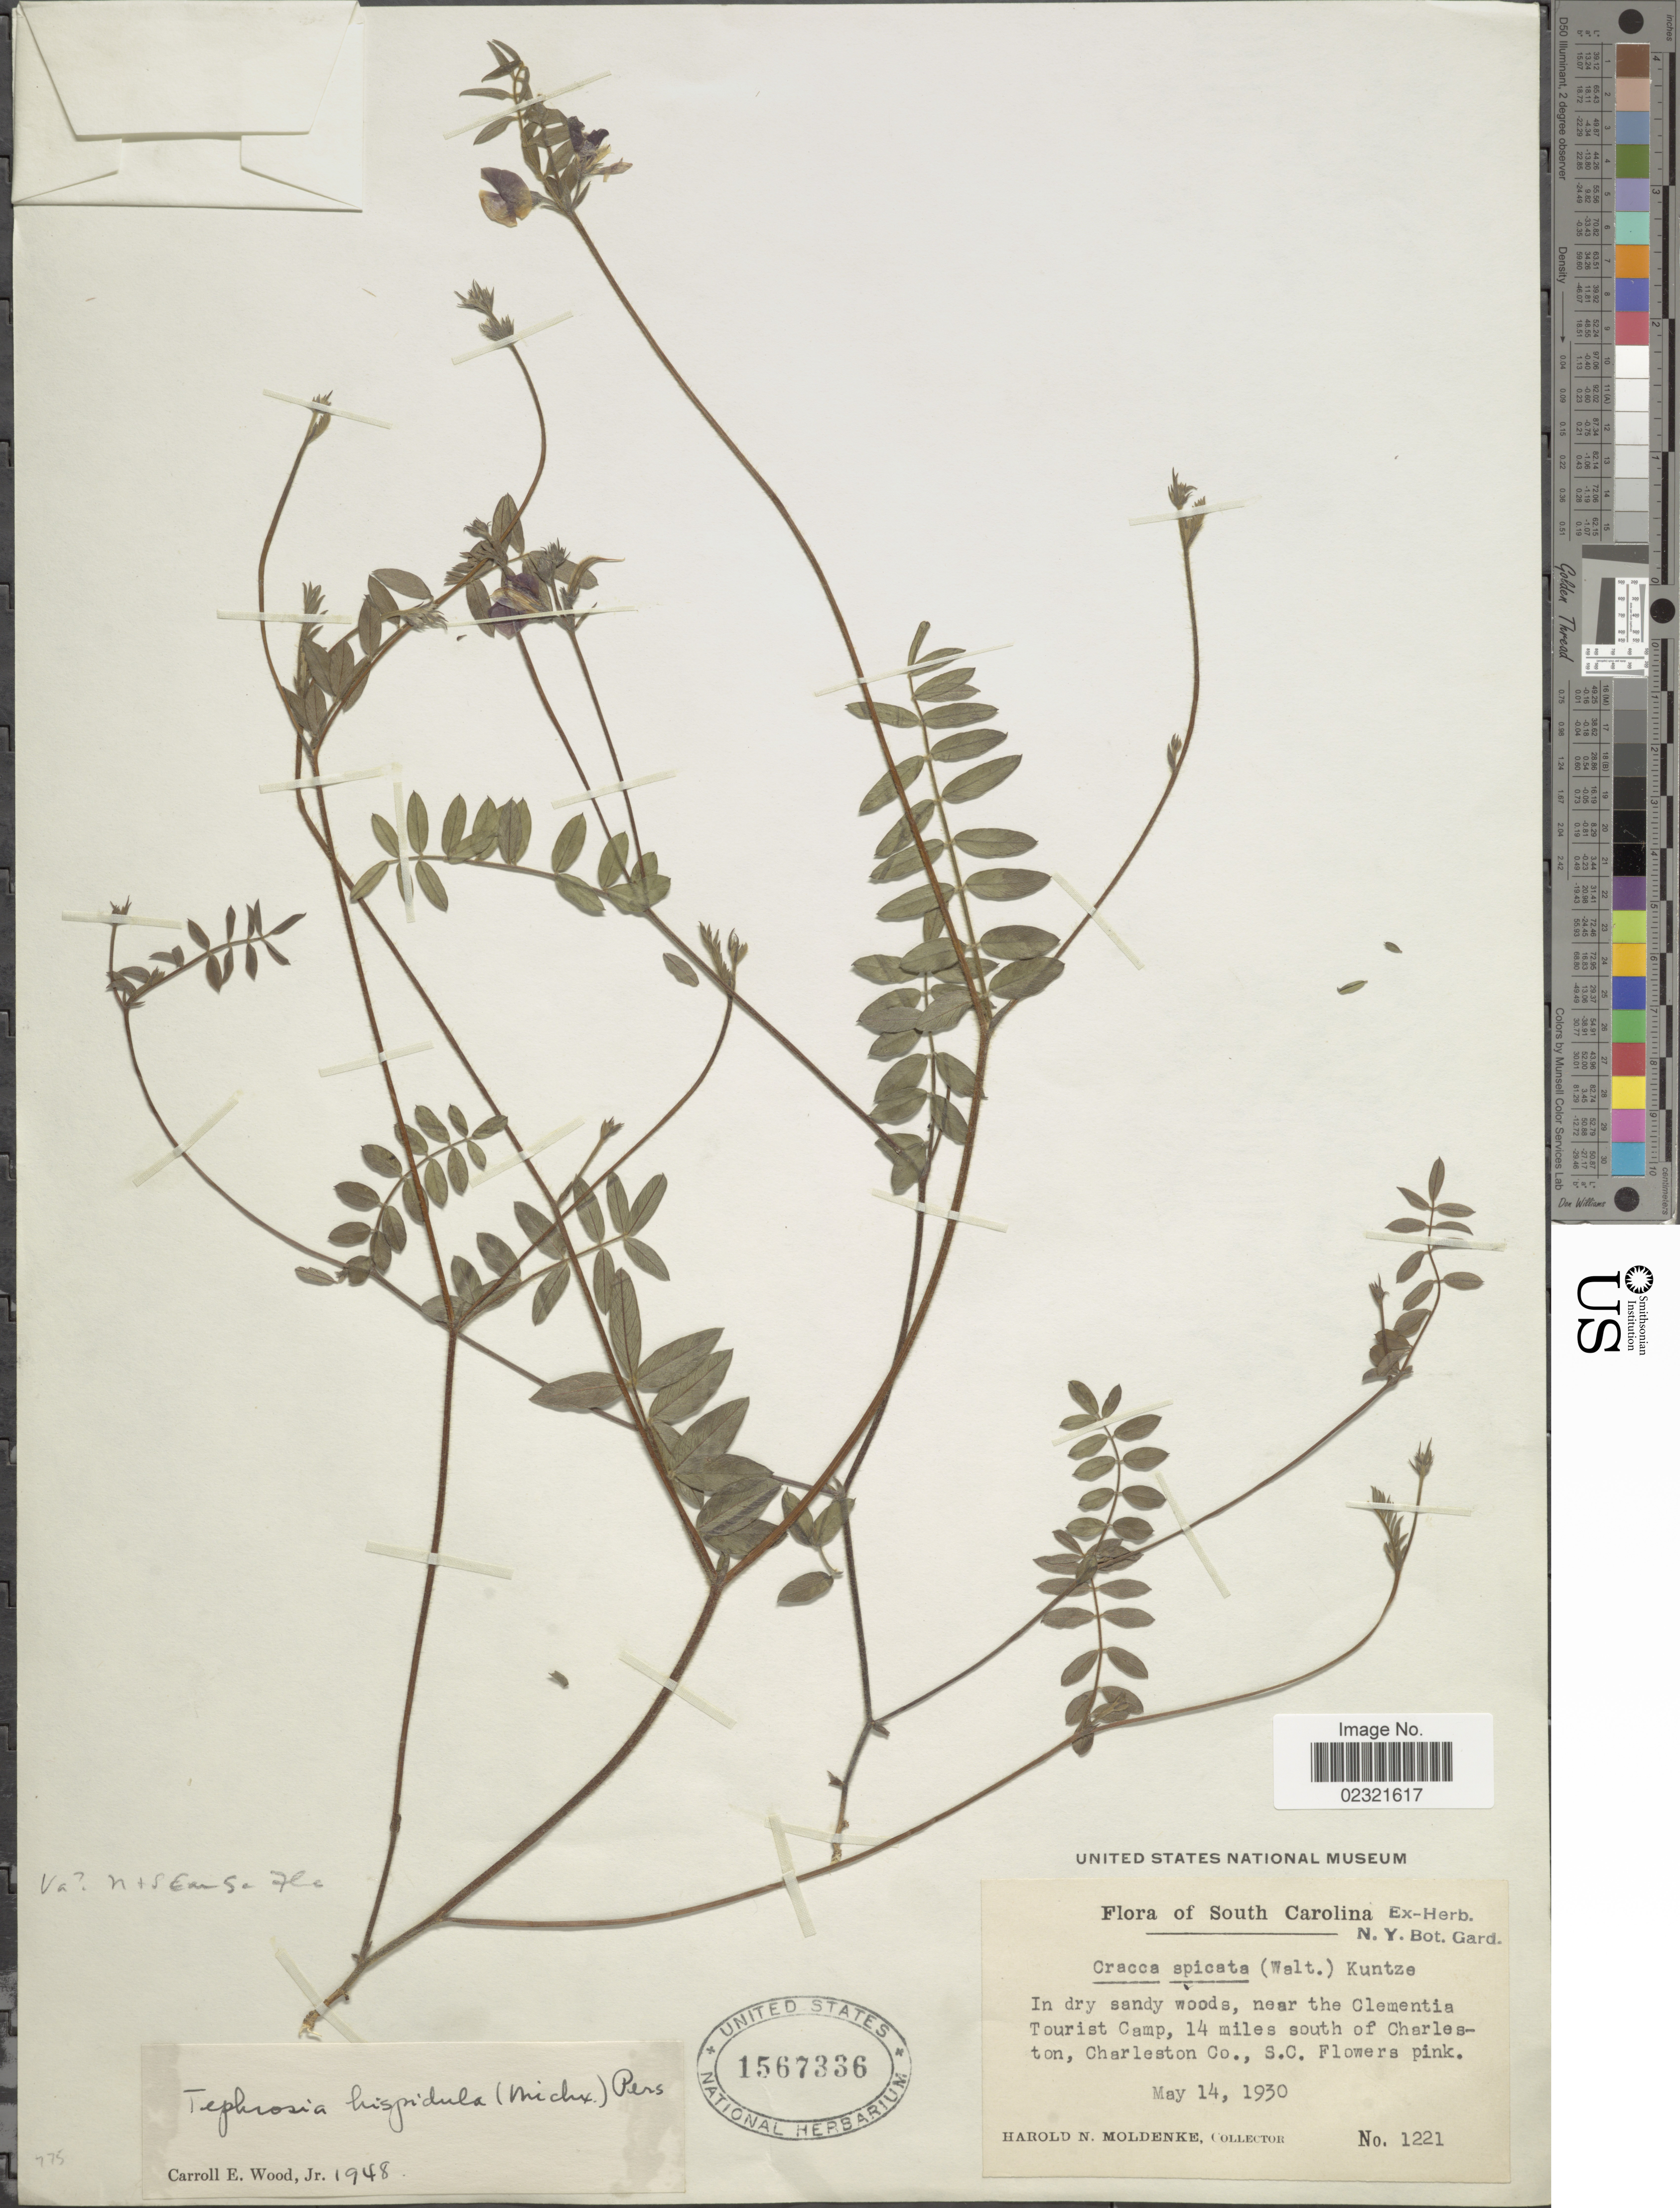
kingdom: Plantae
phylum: Tracheophyta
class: Magnoliopsida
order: Fabales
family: Fabaceae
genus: Tephrosia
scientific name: Tephrosia hispidula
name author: (Michx.) Pers.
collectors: H. N. Moldenke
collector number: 1221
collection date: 1930-05-14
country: United States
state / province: South Carolina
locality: In dry sandy woods, near the Clementia Tourist Camp, 14 miles south of Charleston, Charleston Co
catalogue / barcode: US 1567336